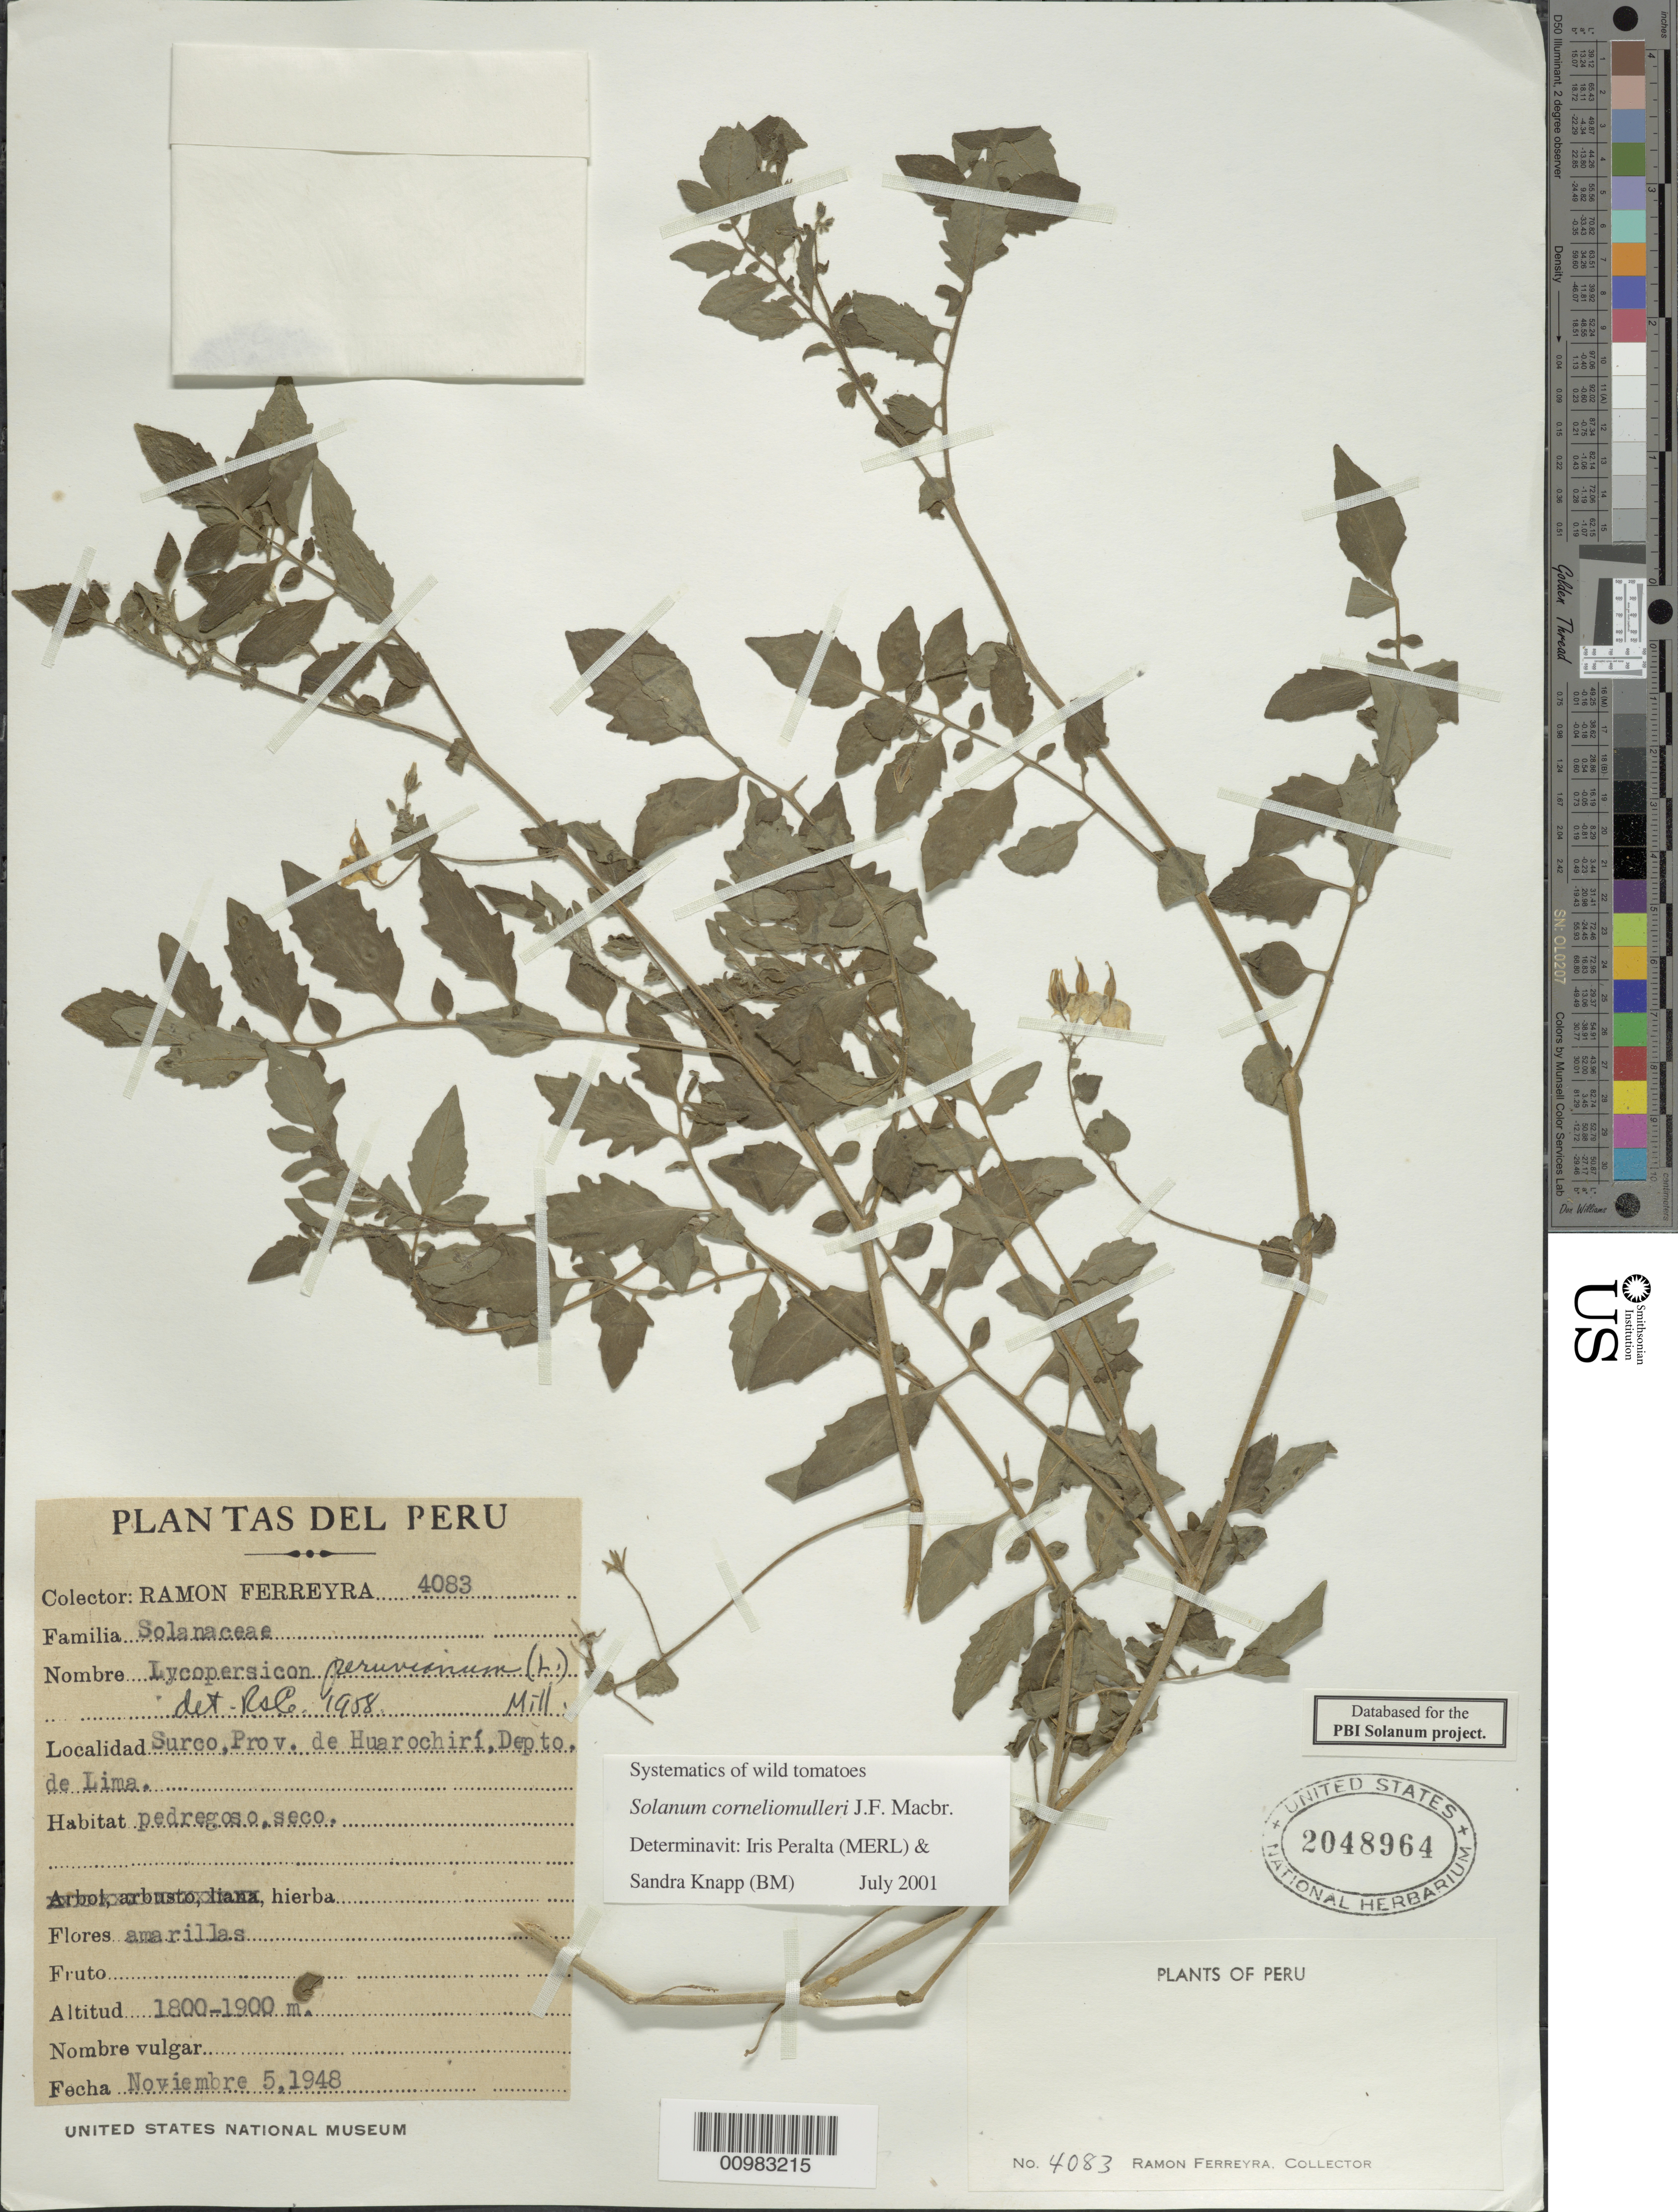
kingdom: Plantae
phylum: Tracheophyta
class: Magnoliopsida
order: Solanales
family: Solanaceae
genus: Solanum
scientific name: Solanum corneliomulleri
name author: J.F. Macbr.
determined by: Peralta, Iris E.; Knapp, S. D.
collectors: R. A. Ferreyra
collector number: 4083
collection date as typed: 5 Nov 1948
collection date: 1948-11-05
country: Peru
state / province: Lima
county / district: Huarochirí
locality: Surco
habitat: pedregoso, seco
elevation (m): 1800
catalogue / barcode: US 2048964